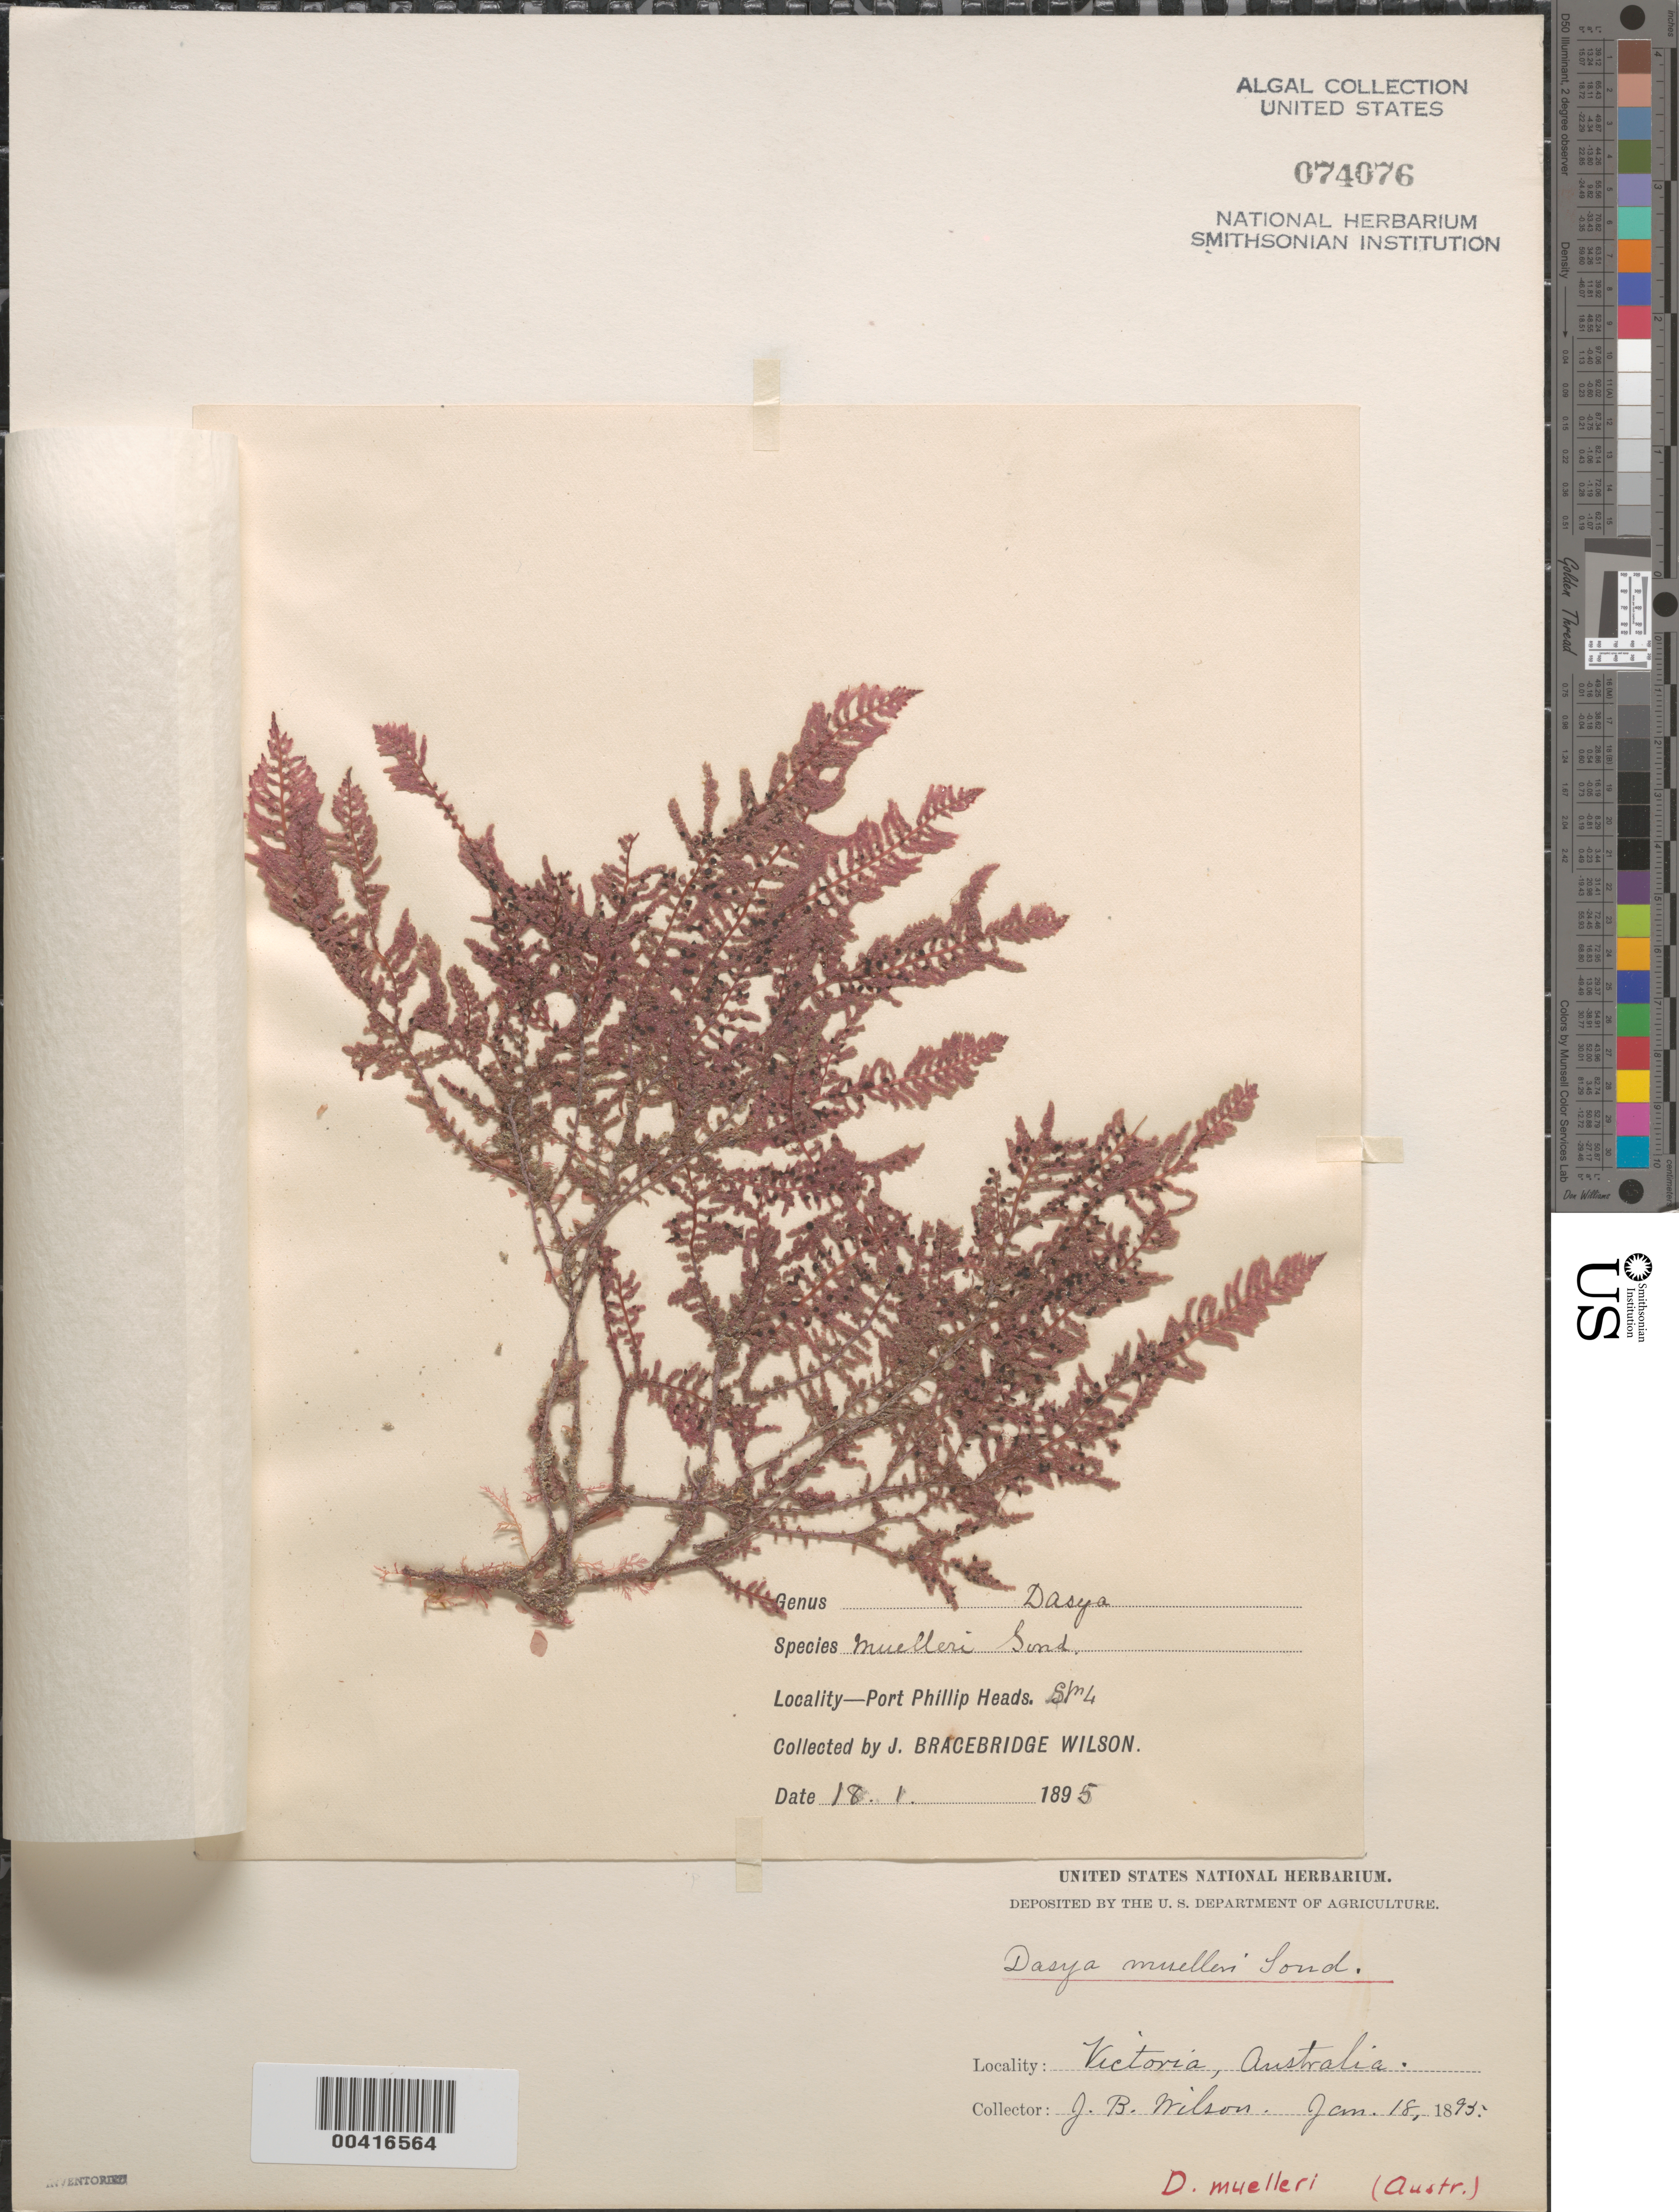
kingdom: Plantae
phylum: Rhodophyta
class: Florideophyceae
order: Ceramiales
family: Dasyaceae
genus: Heterosiphonia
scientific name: Heterosiphonia muelleri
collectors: J. B. Wilson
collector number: Station 4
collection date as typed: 18 Jan 1895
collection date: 1895-01-18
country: Australia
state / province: Victoria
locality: Port Phillip Heads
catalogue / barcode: US 74076